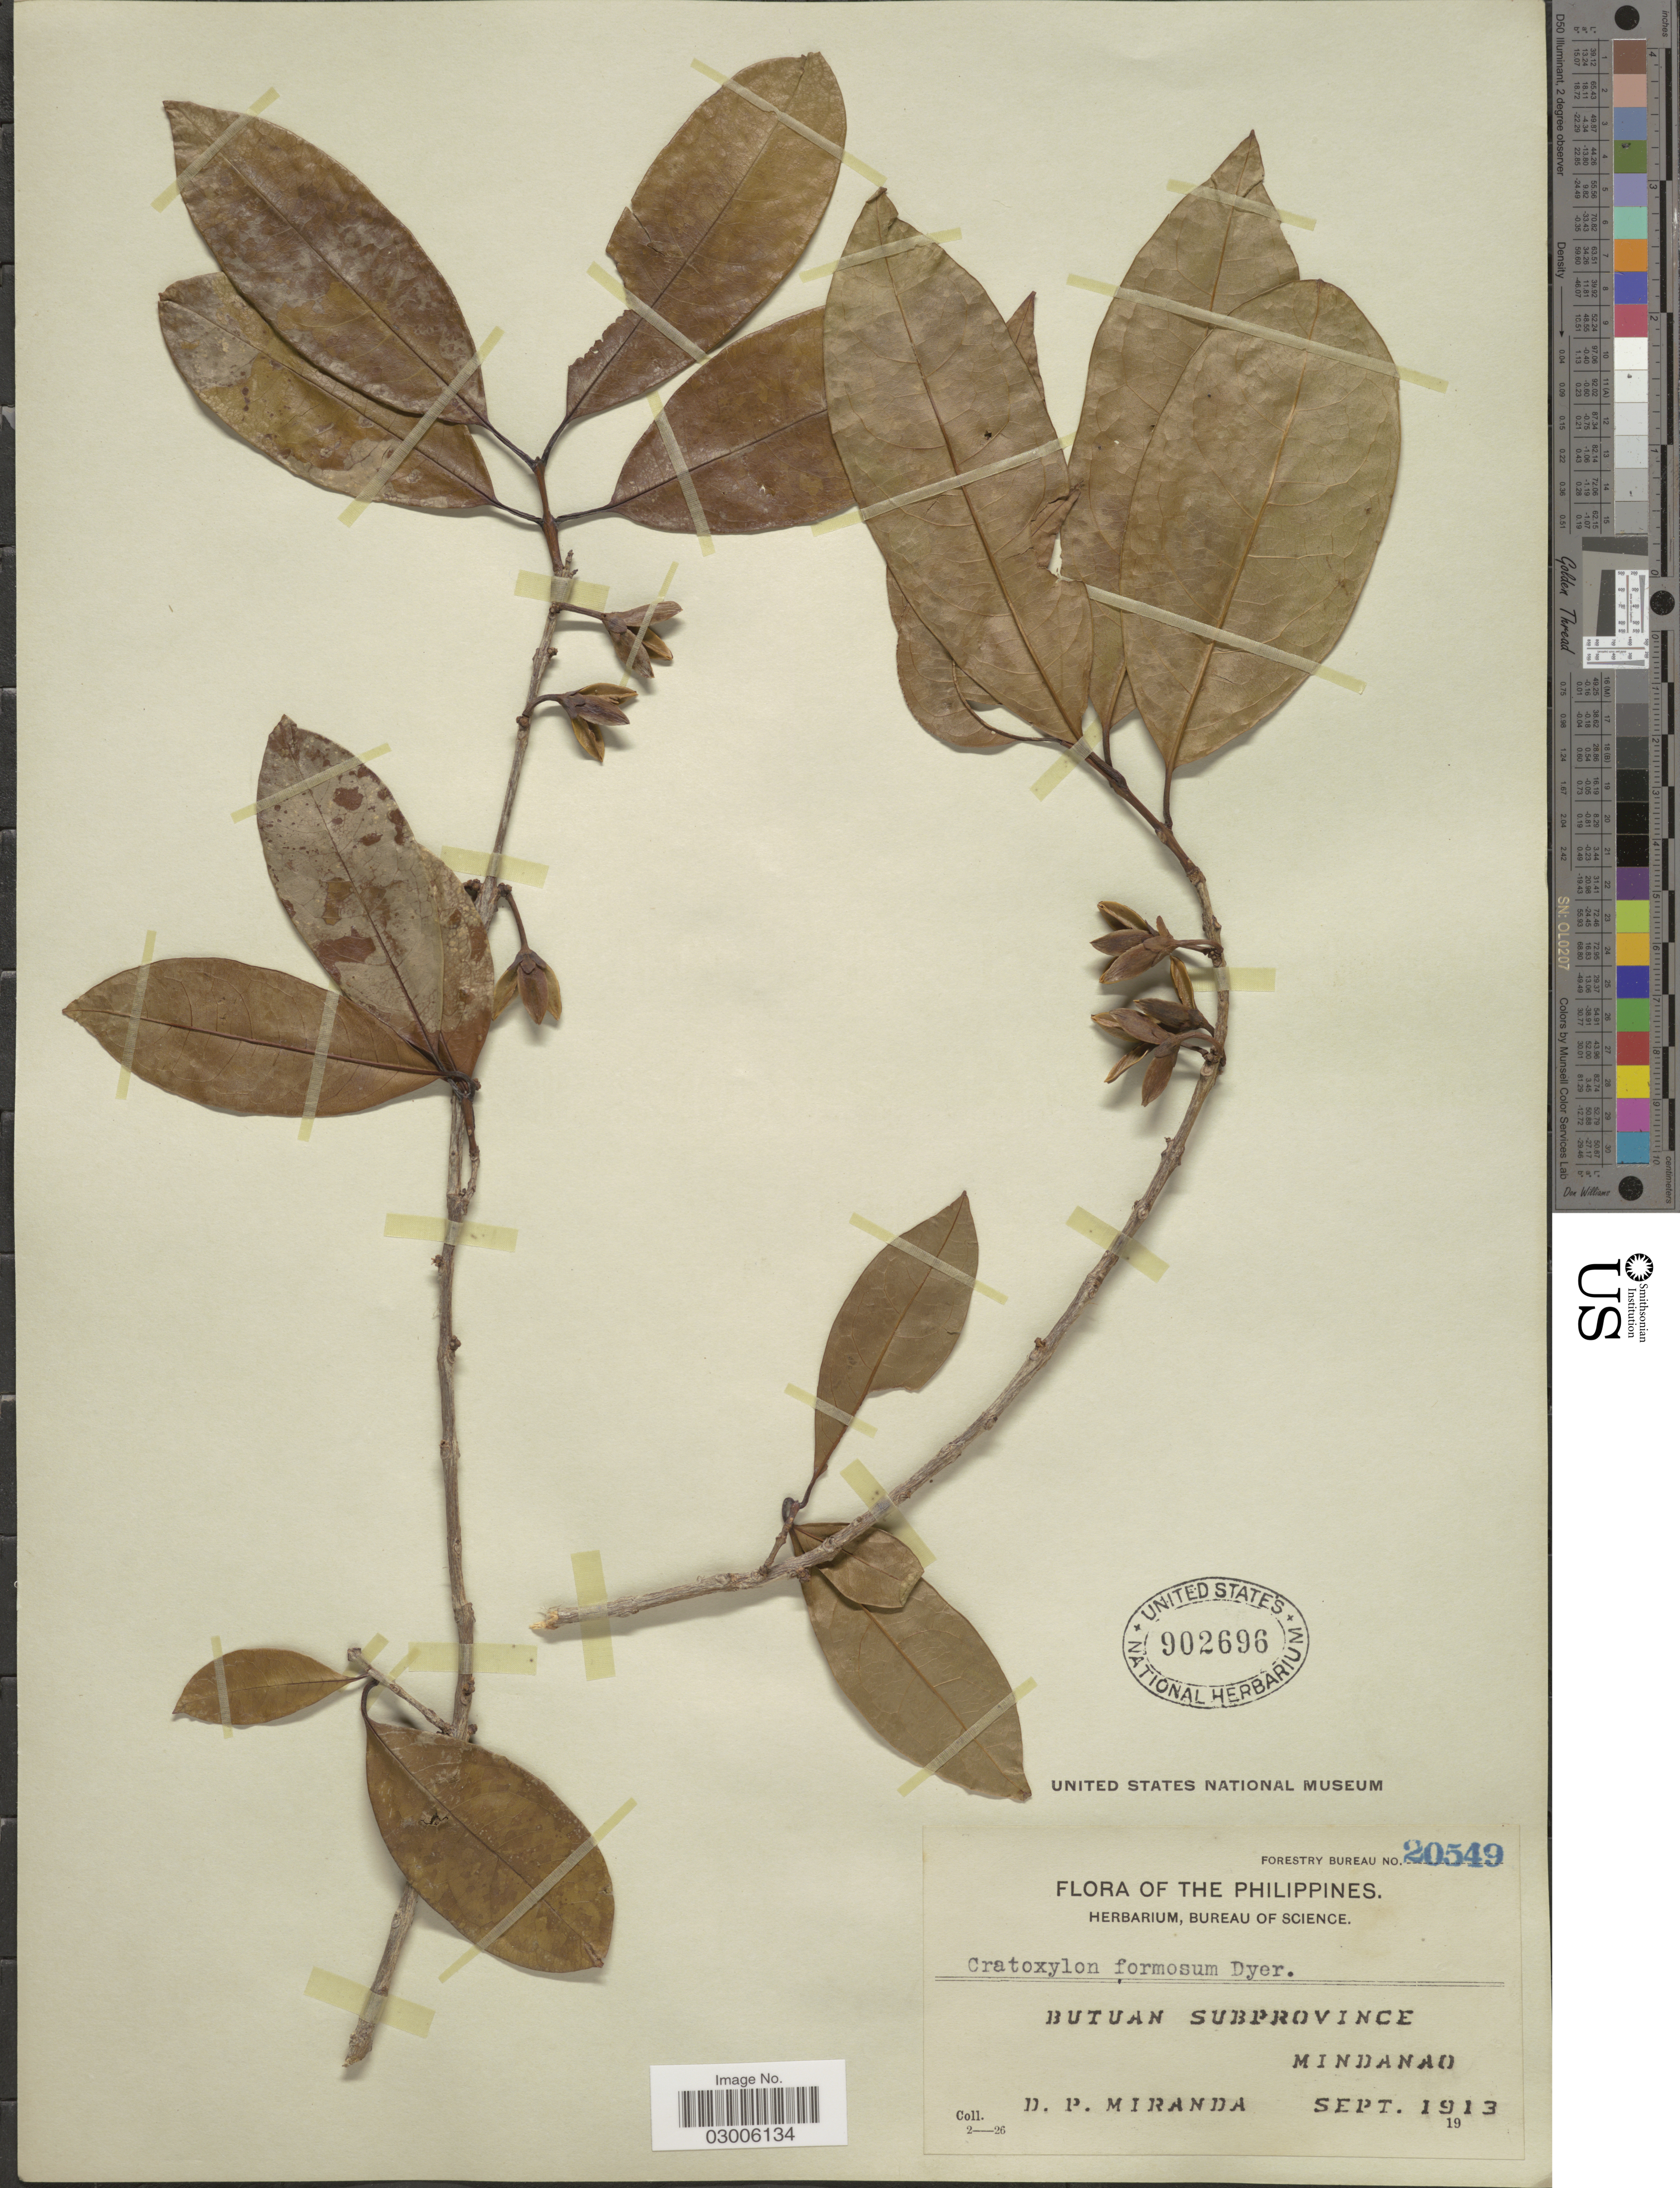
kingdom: Plantae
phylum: Tracheophyta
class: Magnoliopsida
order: Malpighiales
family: Hypericaceae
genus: Cratoxylum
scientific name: Cratoxylum cochinchinense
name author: (Lour.) Blume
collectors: D. P. Miranda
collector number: Forestry Bureau 20549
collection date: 1913-09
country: Philippines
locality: Butuan Subprovince. Mindanao.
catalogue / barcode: US 902696